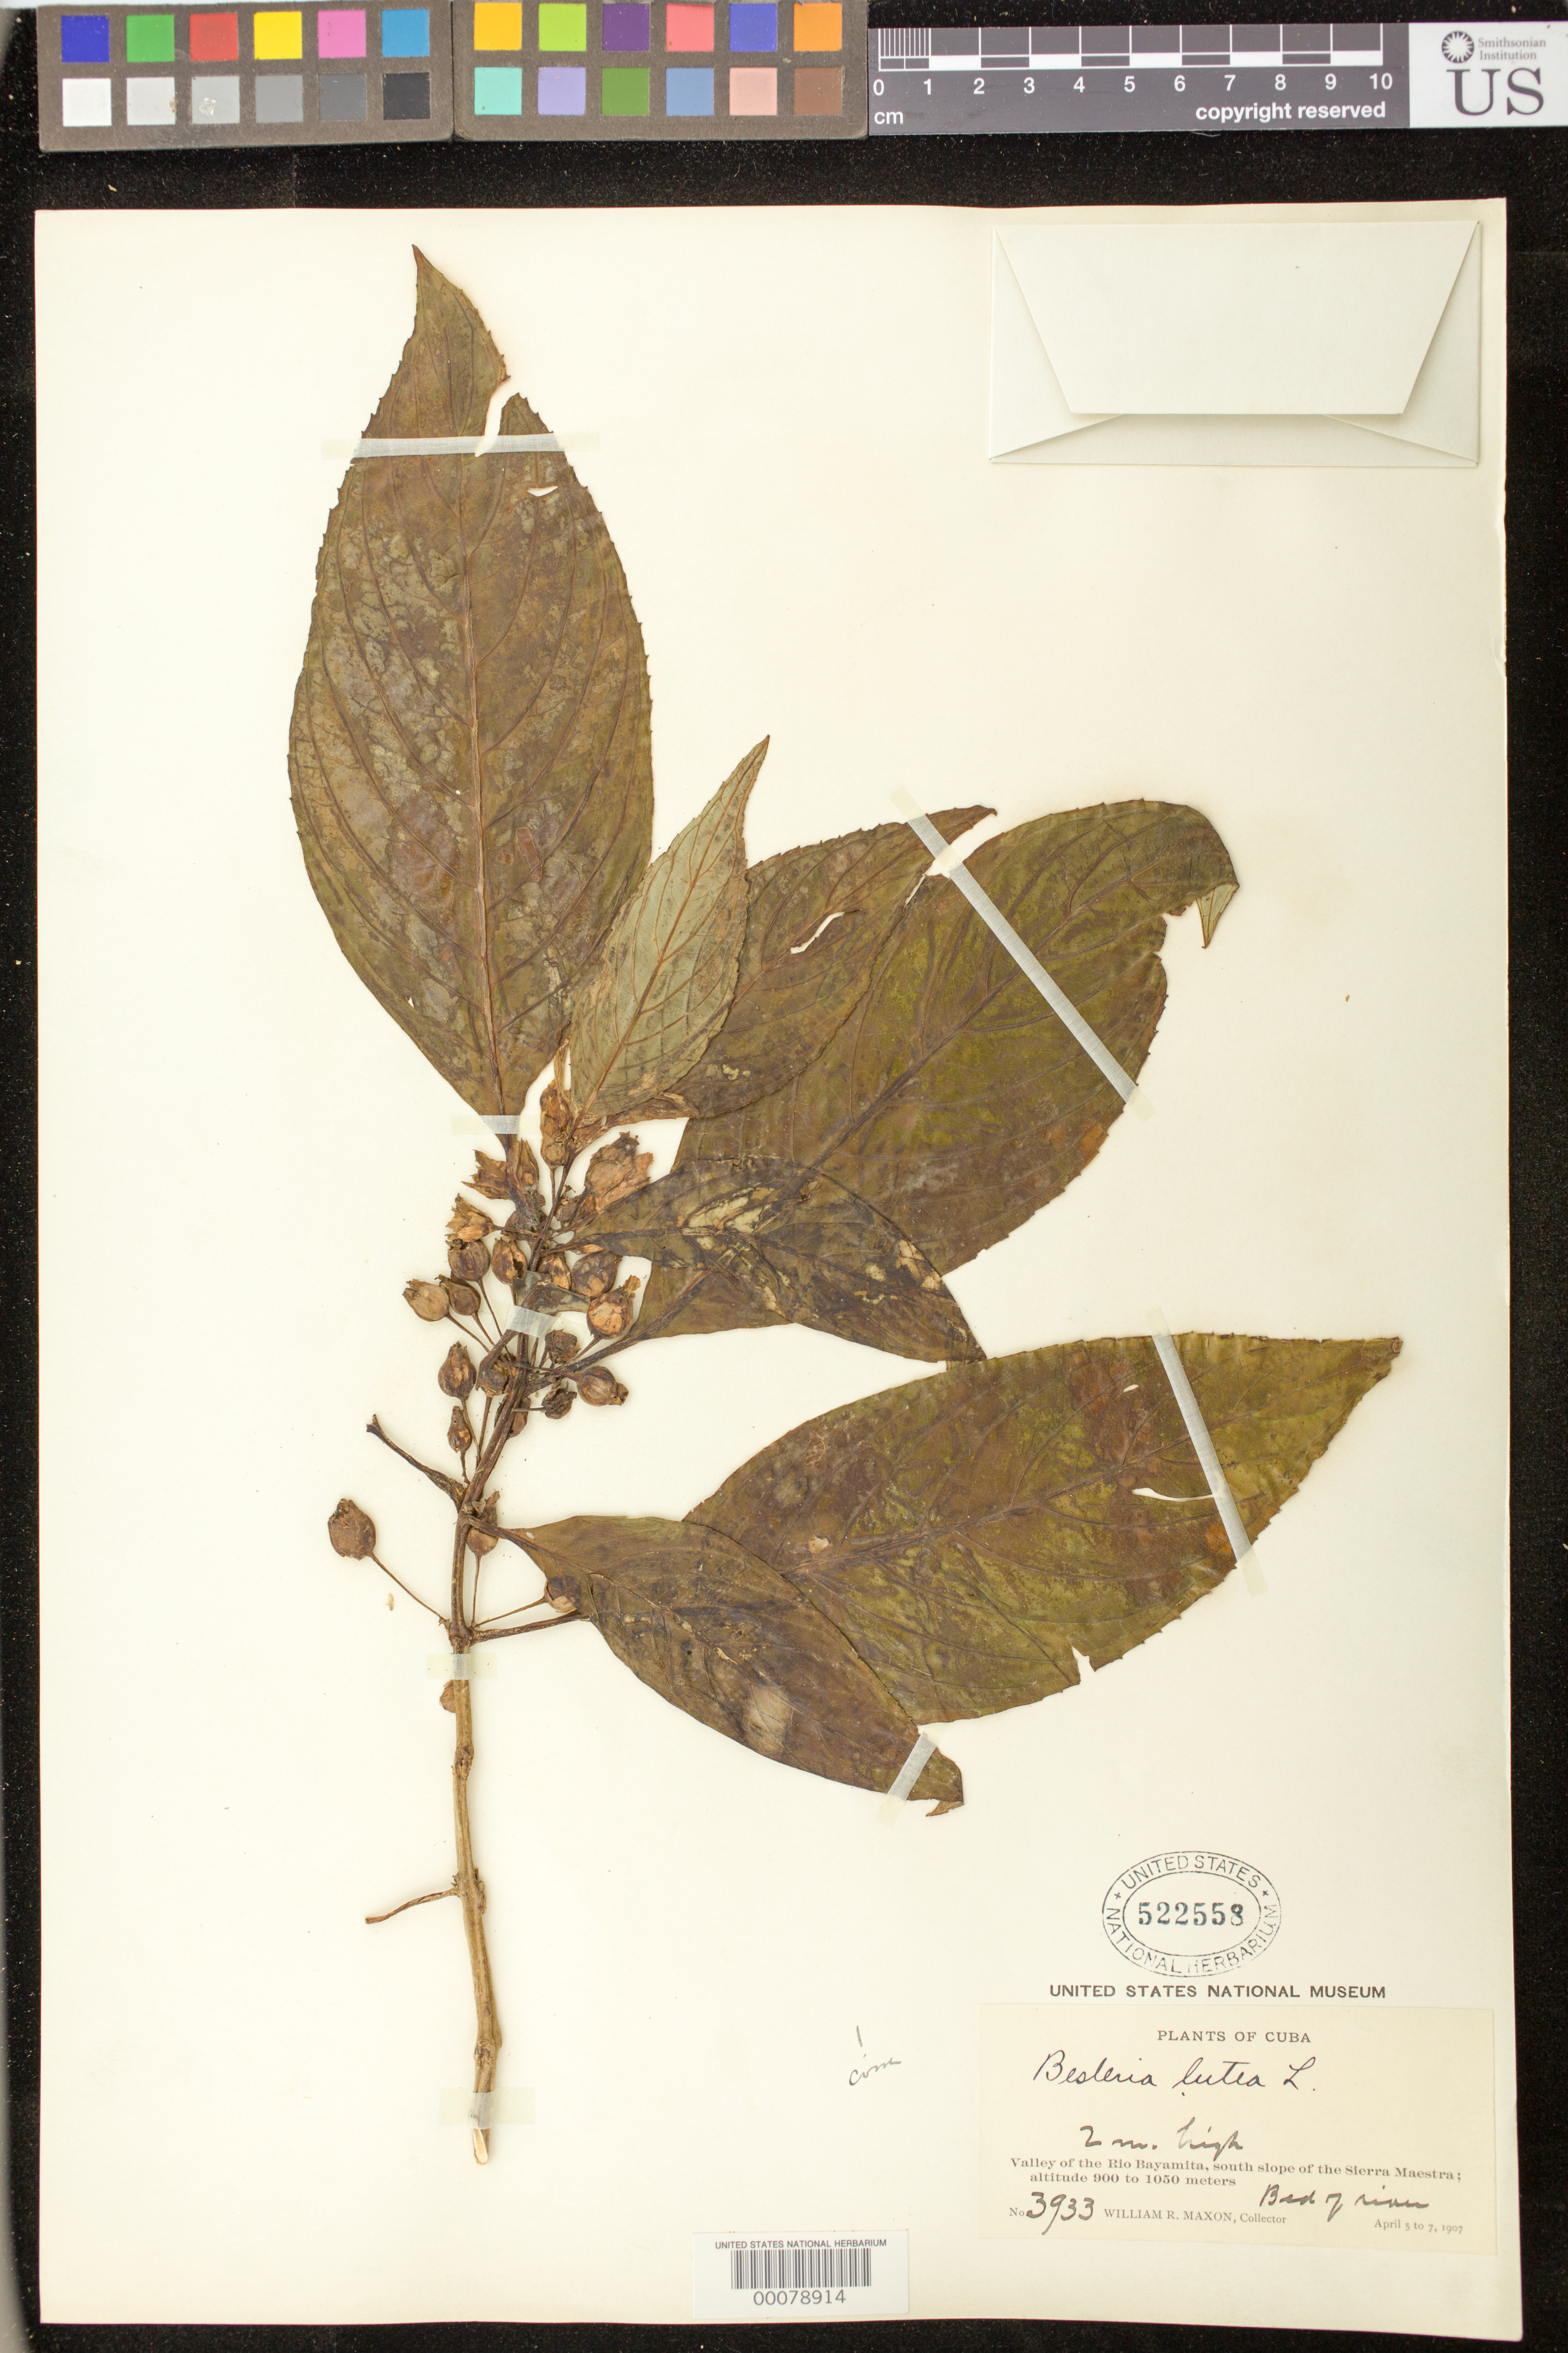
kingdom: Plantae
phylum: Tracheophyta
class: Magnoliopsida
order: Lamiales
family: Gesneriaceae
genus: Besleria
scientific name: Besleria lutea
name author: L.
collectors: W. R. Maxon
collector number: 3933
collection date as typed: Apr 1907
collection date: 1907-04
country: Cuba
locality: Valley of the Rio Bayamita, S slope of the Sierra Maestra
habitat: Bed of river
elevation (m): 900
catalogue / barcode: US 522558